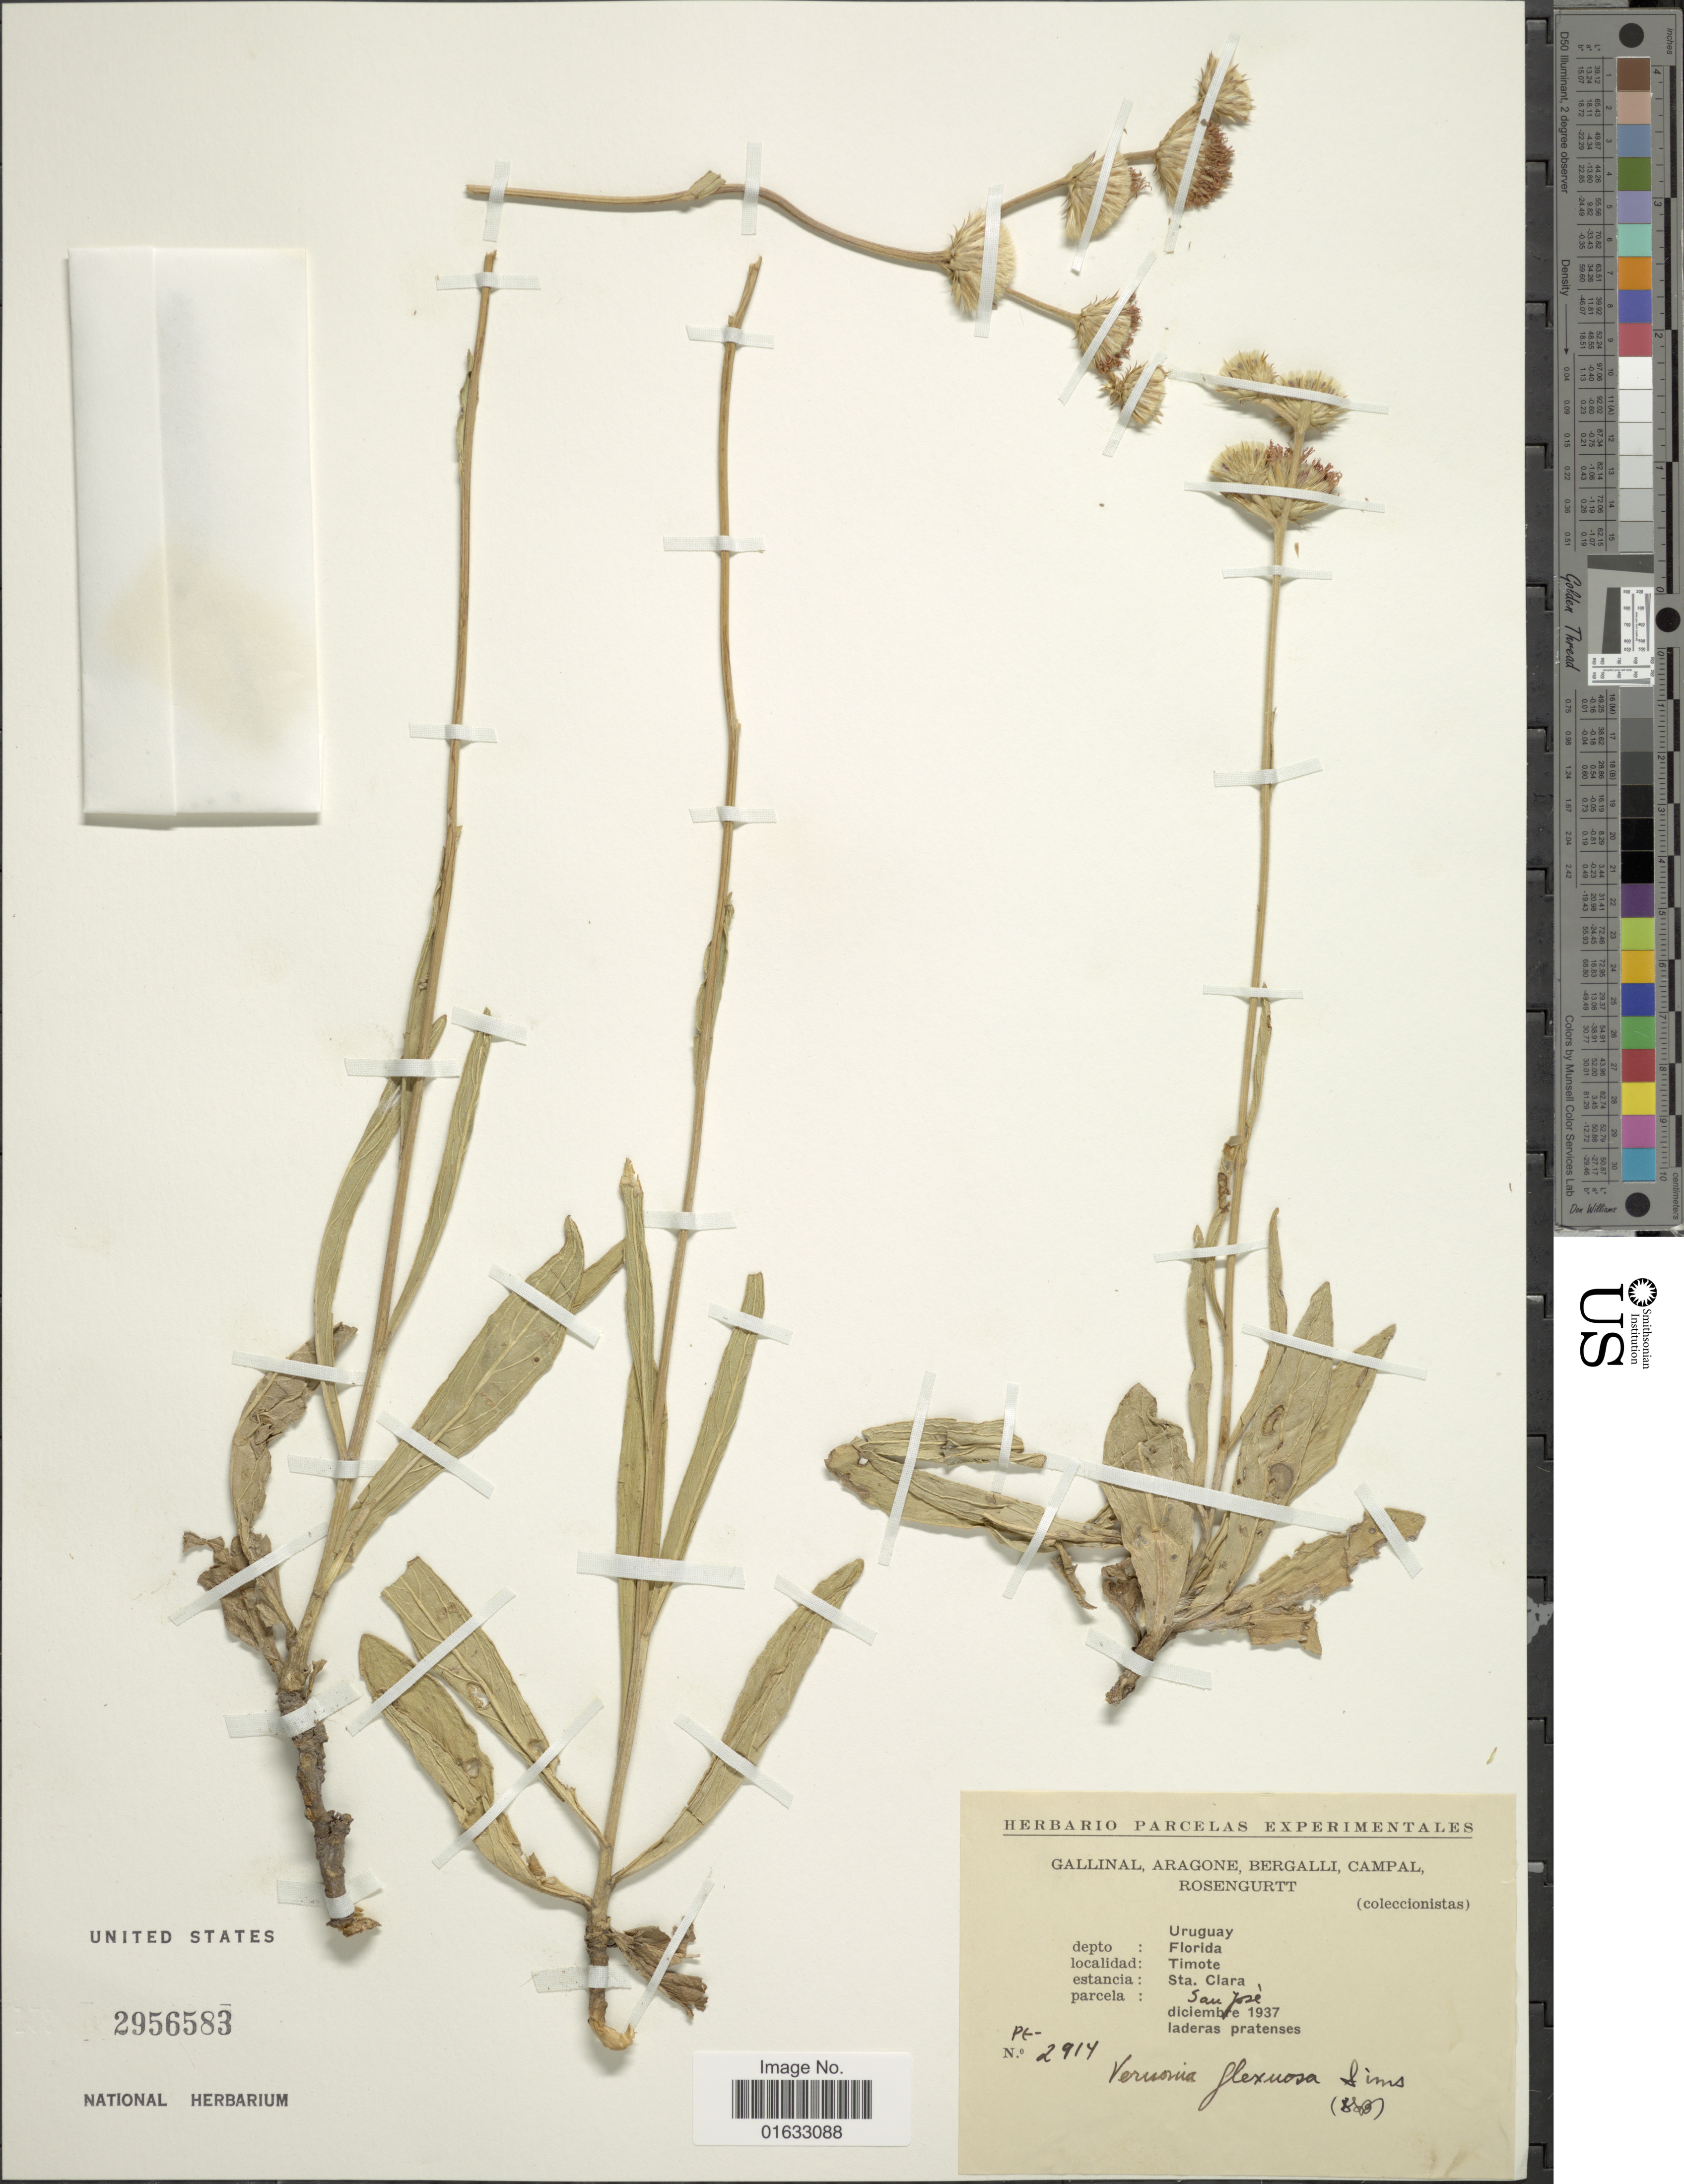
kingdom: Plantae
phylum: Tracheophyta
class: Magnoliopsida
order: Asterales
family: Asteraceae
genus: Chrysolaena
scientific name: Chrysolaena flexuosa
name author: (Sims) H. Rob.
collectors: -. Gallinal, -- Aragone, -- Bergalli, -- Campal & Rosengurtt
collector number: PT-2914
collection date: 1937-12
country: Uruguay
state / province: Florida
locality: Uruguay, Dept.: Florida, Timote, Estancia: Sta. Clara, San José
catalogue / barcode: US 2956583